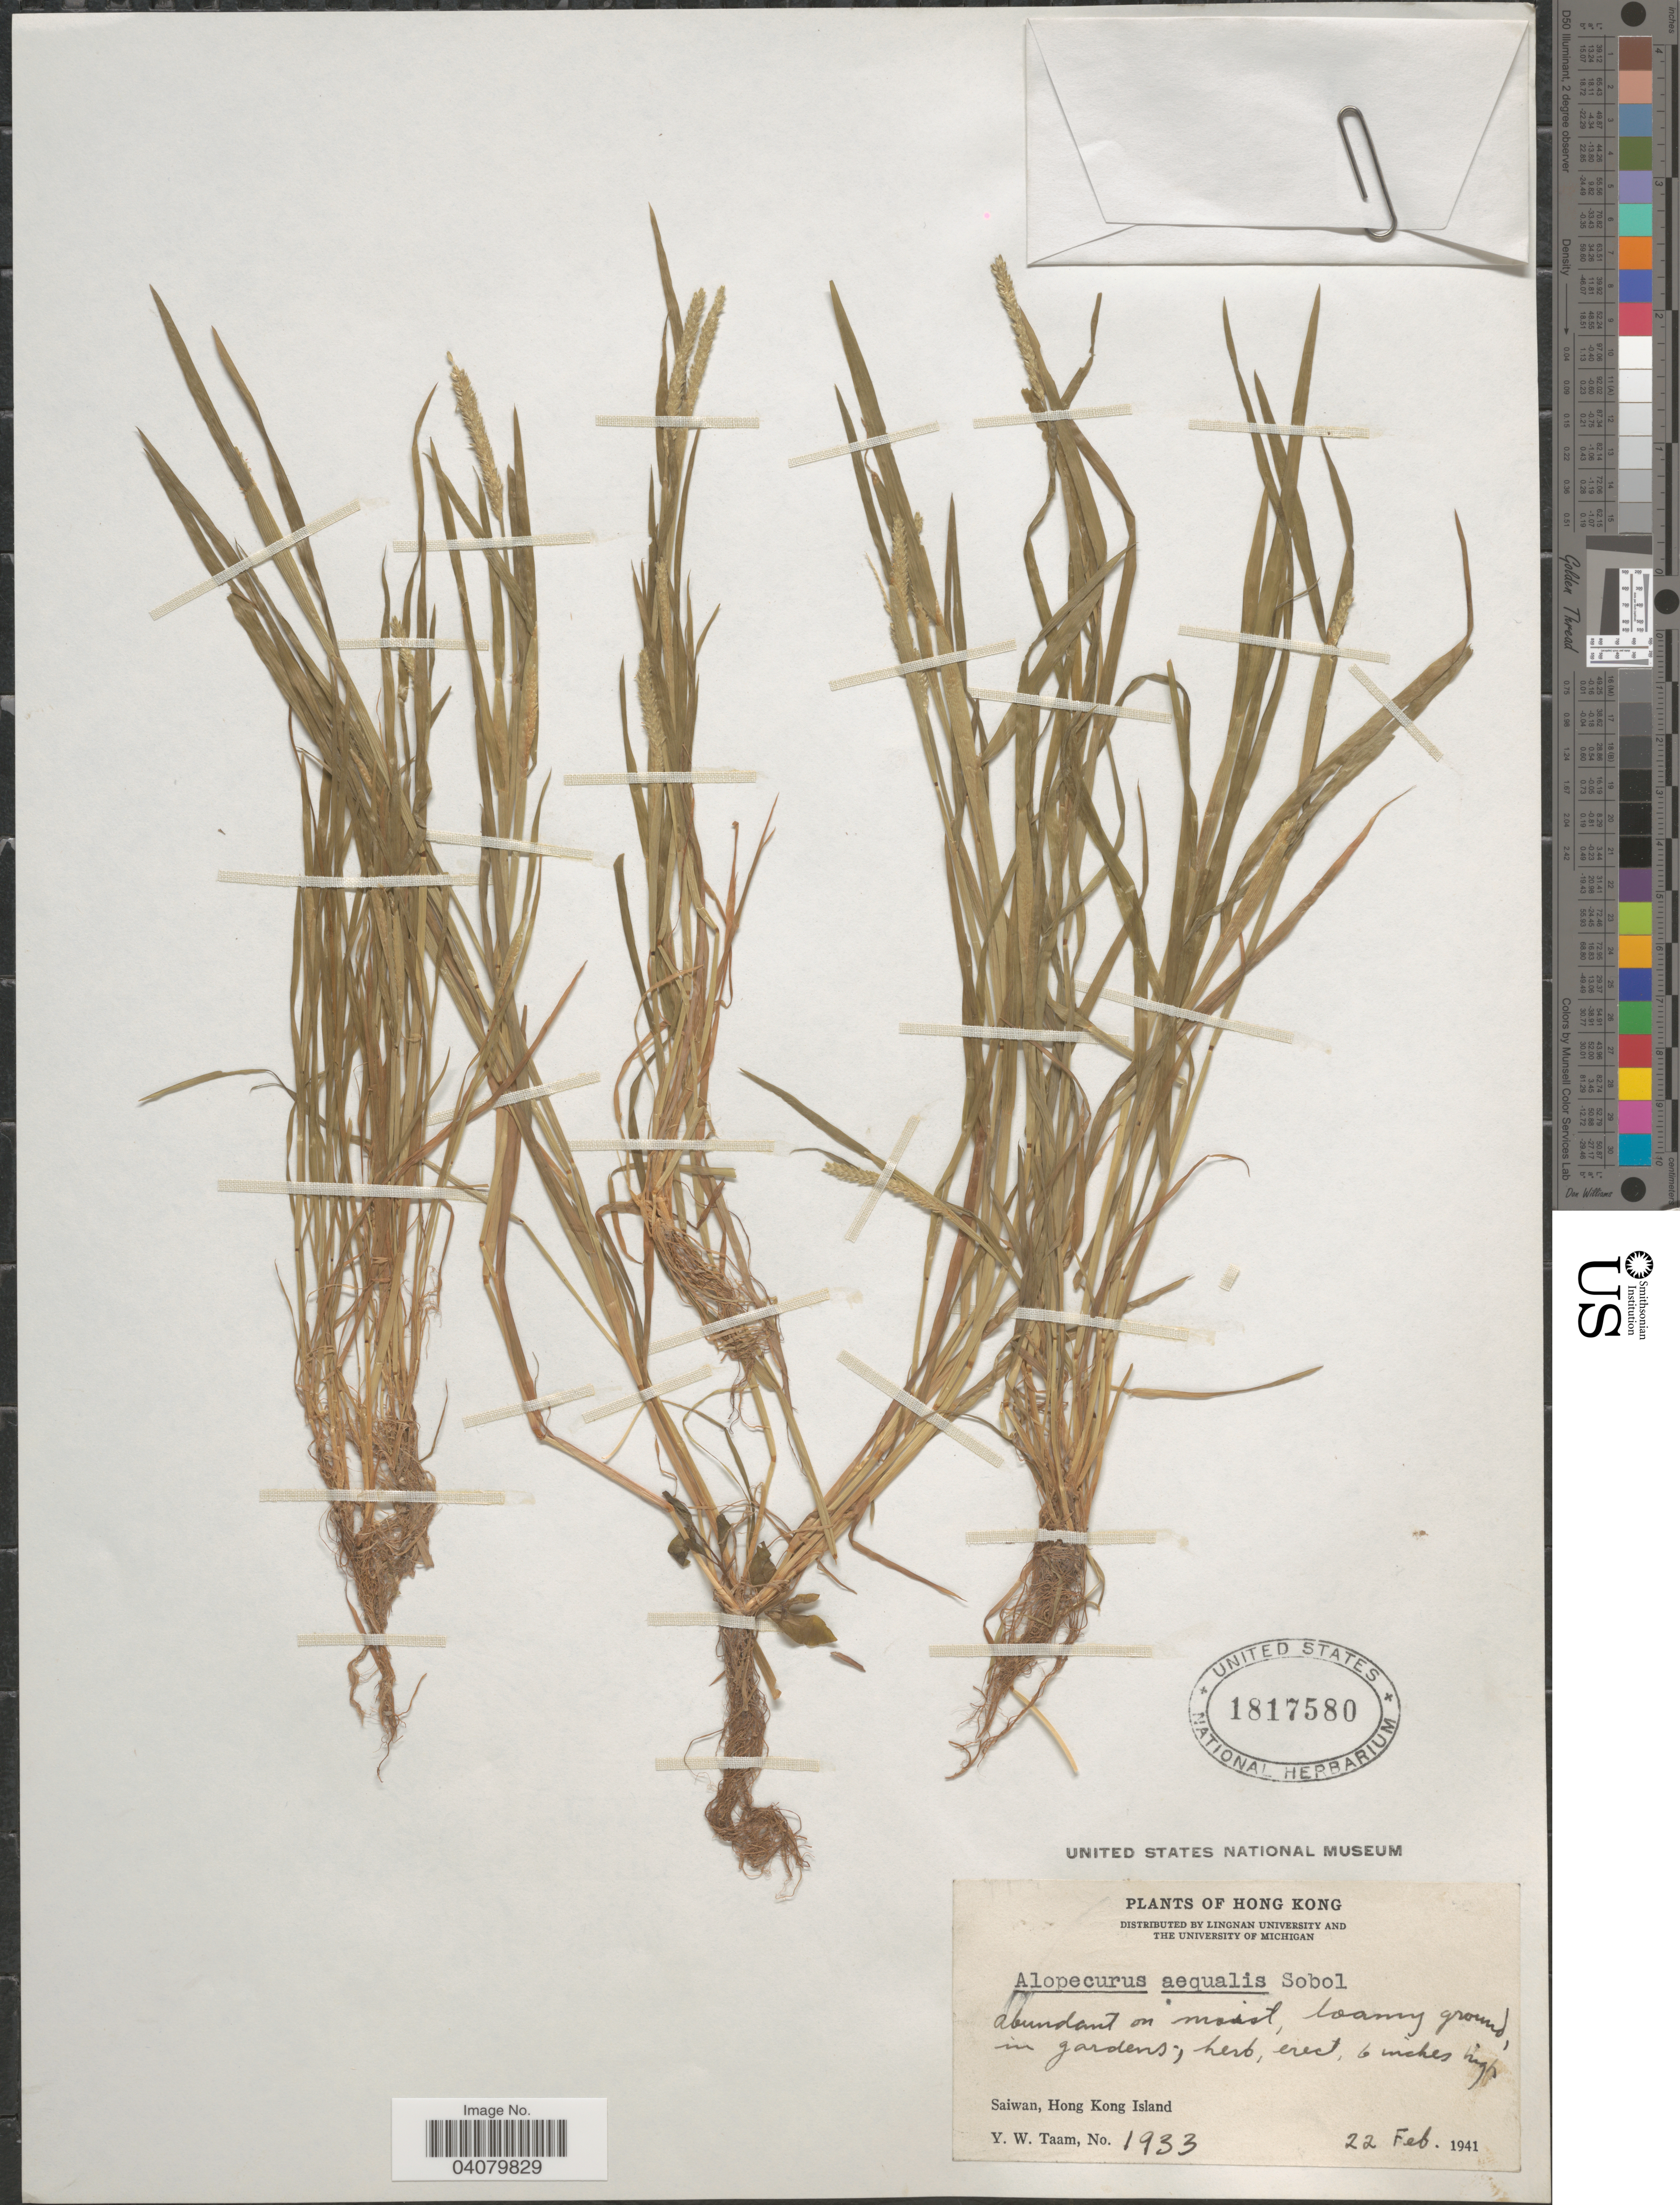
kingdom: Plantae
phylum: Tracheophyta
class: Liliopsida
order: Poales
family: Poaceae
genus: Alopecurus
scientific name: Alopecurus aequalis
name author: Sobol.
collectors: Y. W. Taam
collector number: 1933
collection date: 1941-02-22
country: China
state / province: Hong Kong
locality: Saiwan, Hong Kong Island.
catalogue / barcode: US 1817580